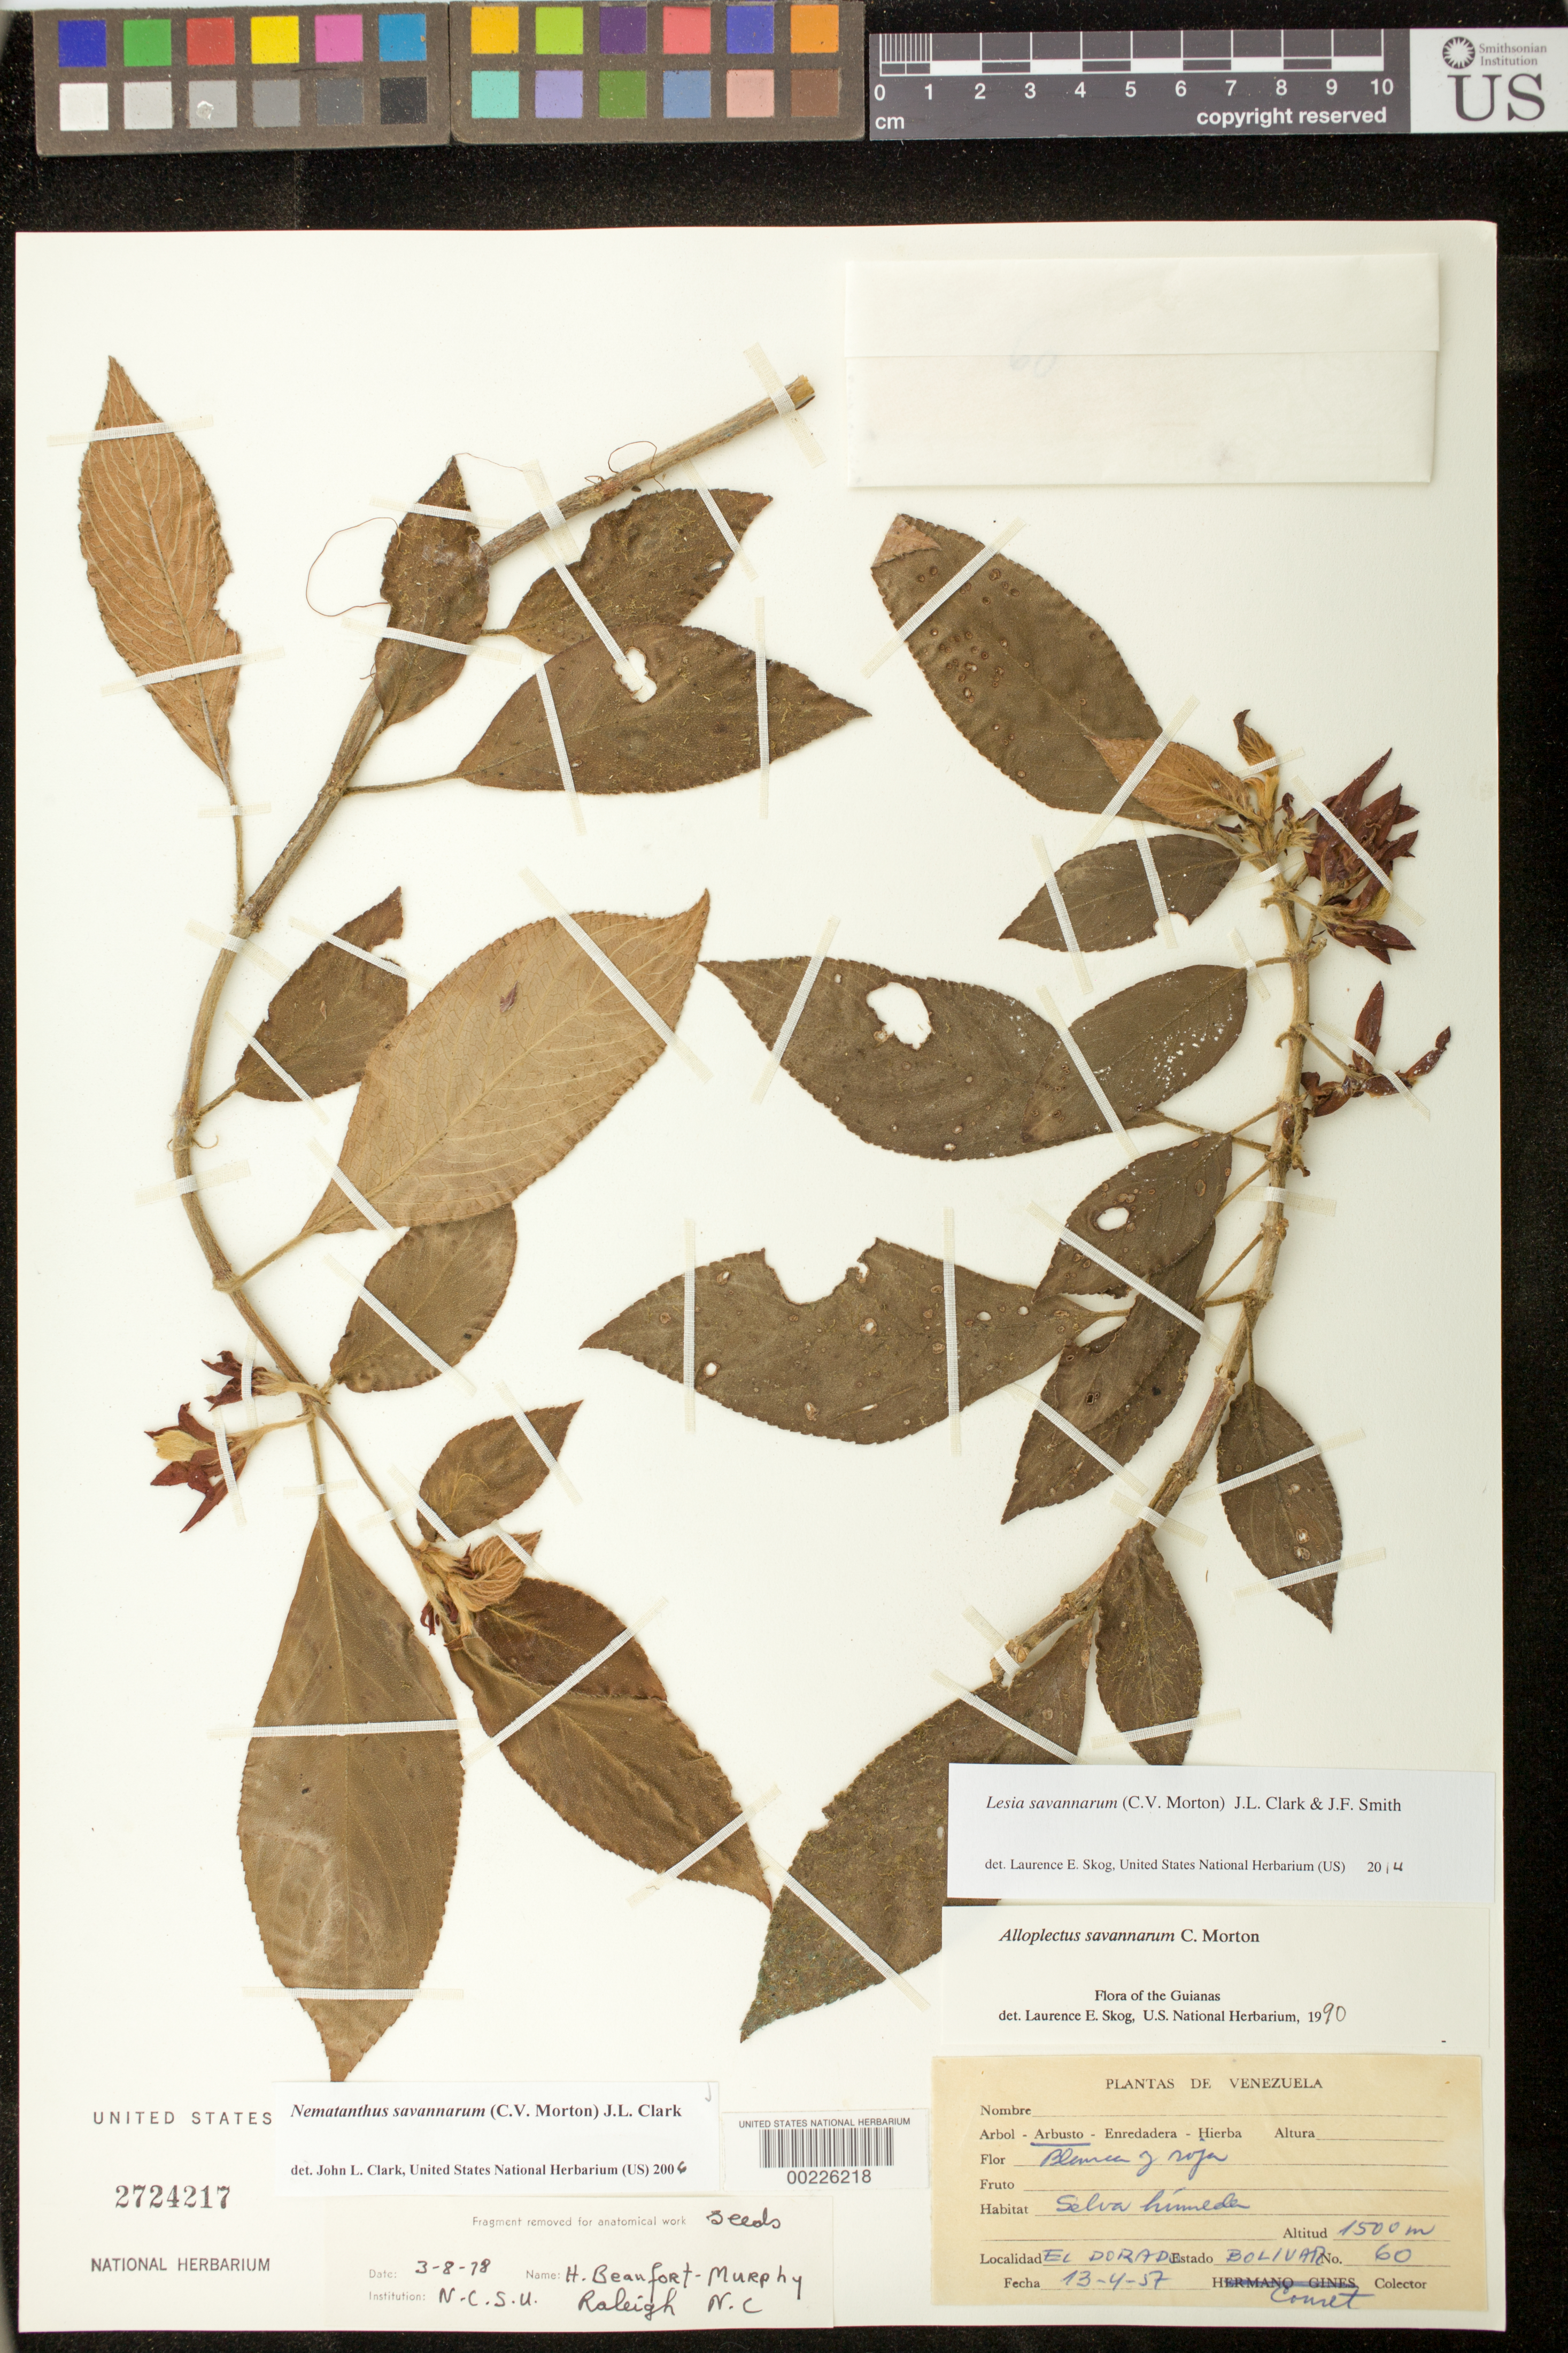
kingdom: Plantae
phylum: Tracheophyta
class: Magnoliopsida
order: Lamiales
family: Gesneriaceae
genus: Lesia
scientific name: Lesia savannarum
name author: (C.V. Morton) J.L. Clark & J.F. Sm.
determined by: Skog, Laurence E.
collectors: -. Couset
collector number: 60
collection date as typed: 13 Apr 1957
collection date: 1957-04-13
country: Venezuela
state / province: Bolívar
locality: El Dorado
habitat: Humid forest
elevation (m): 1500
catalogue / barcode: US 2724217